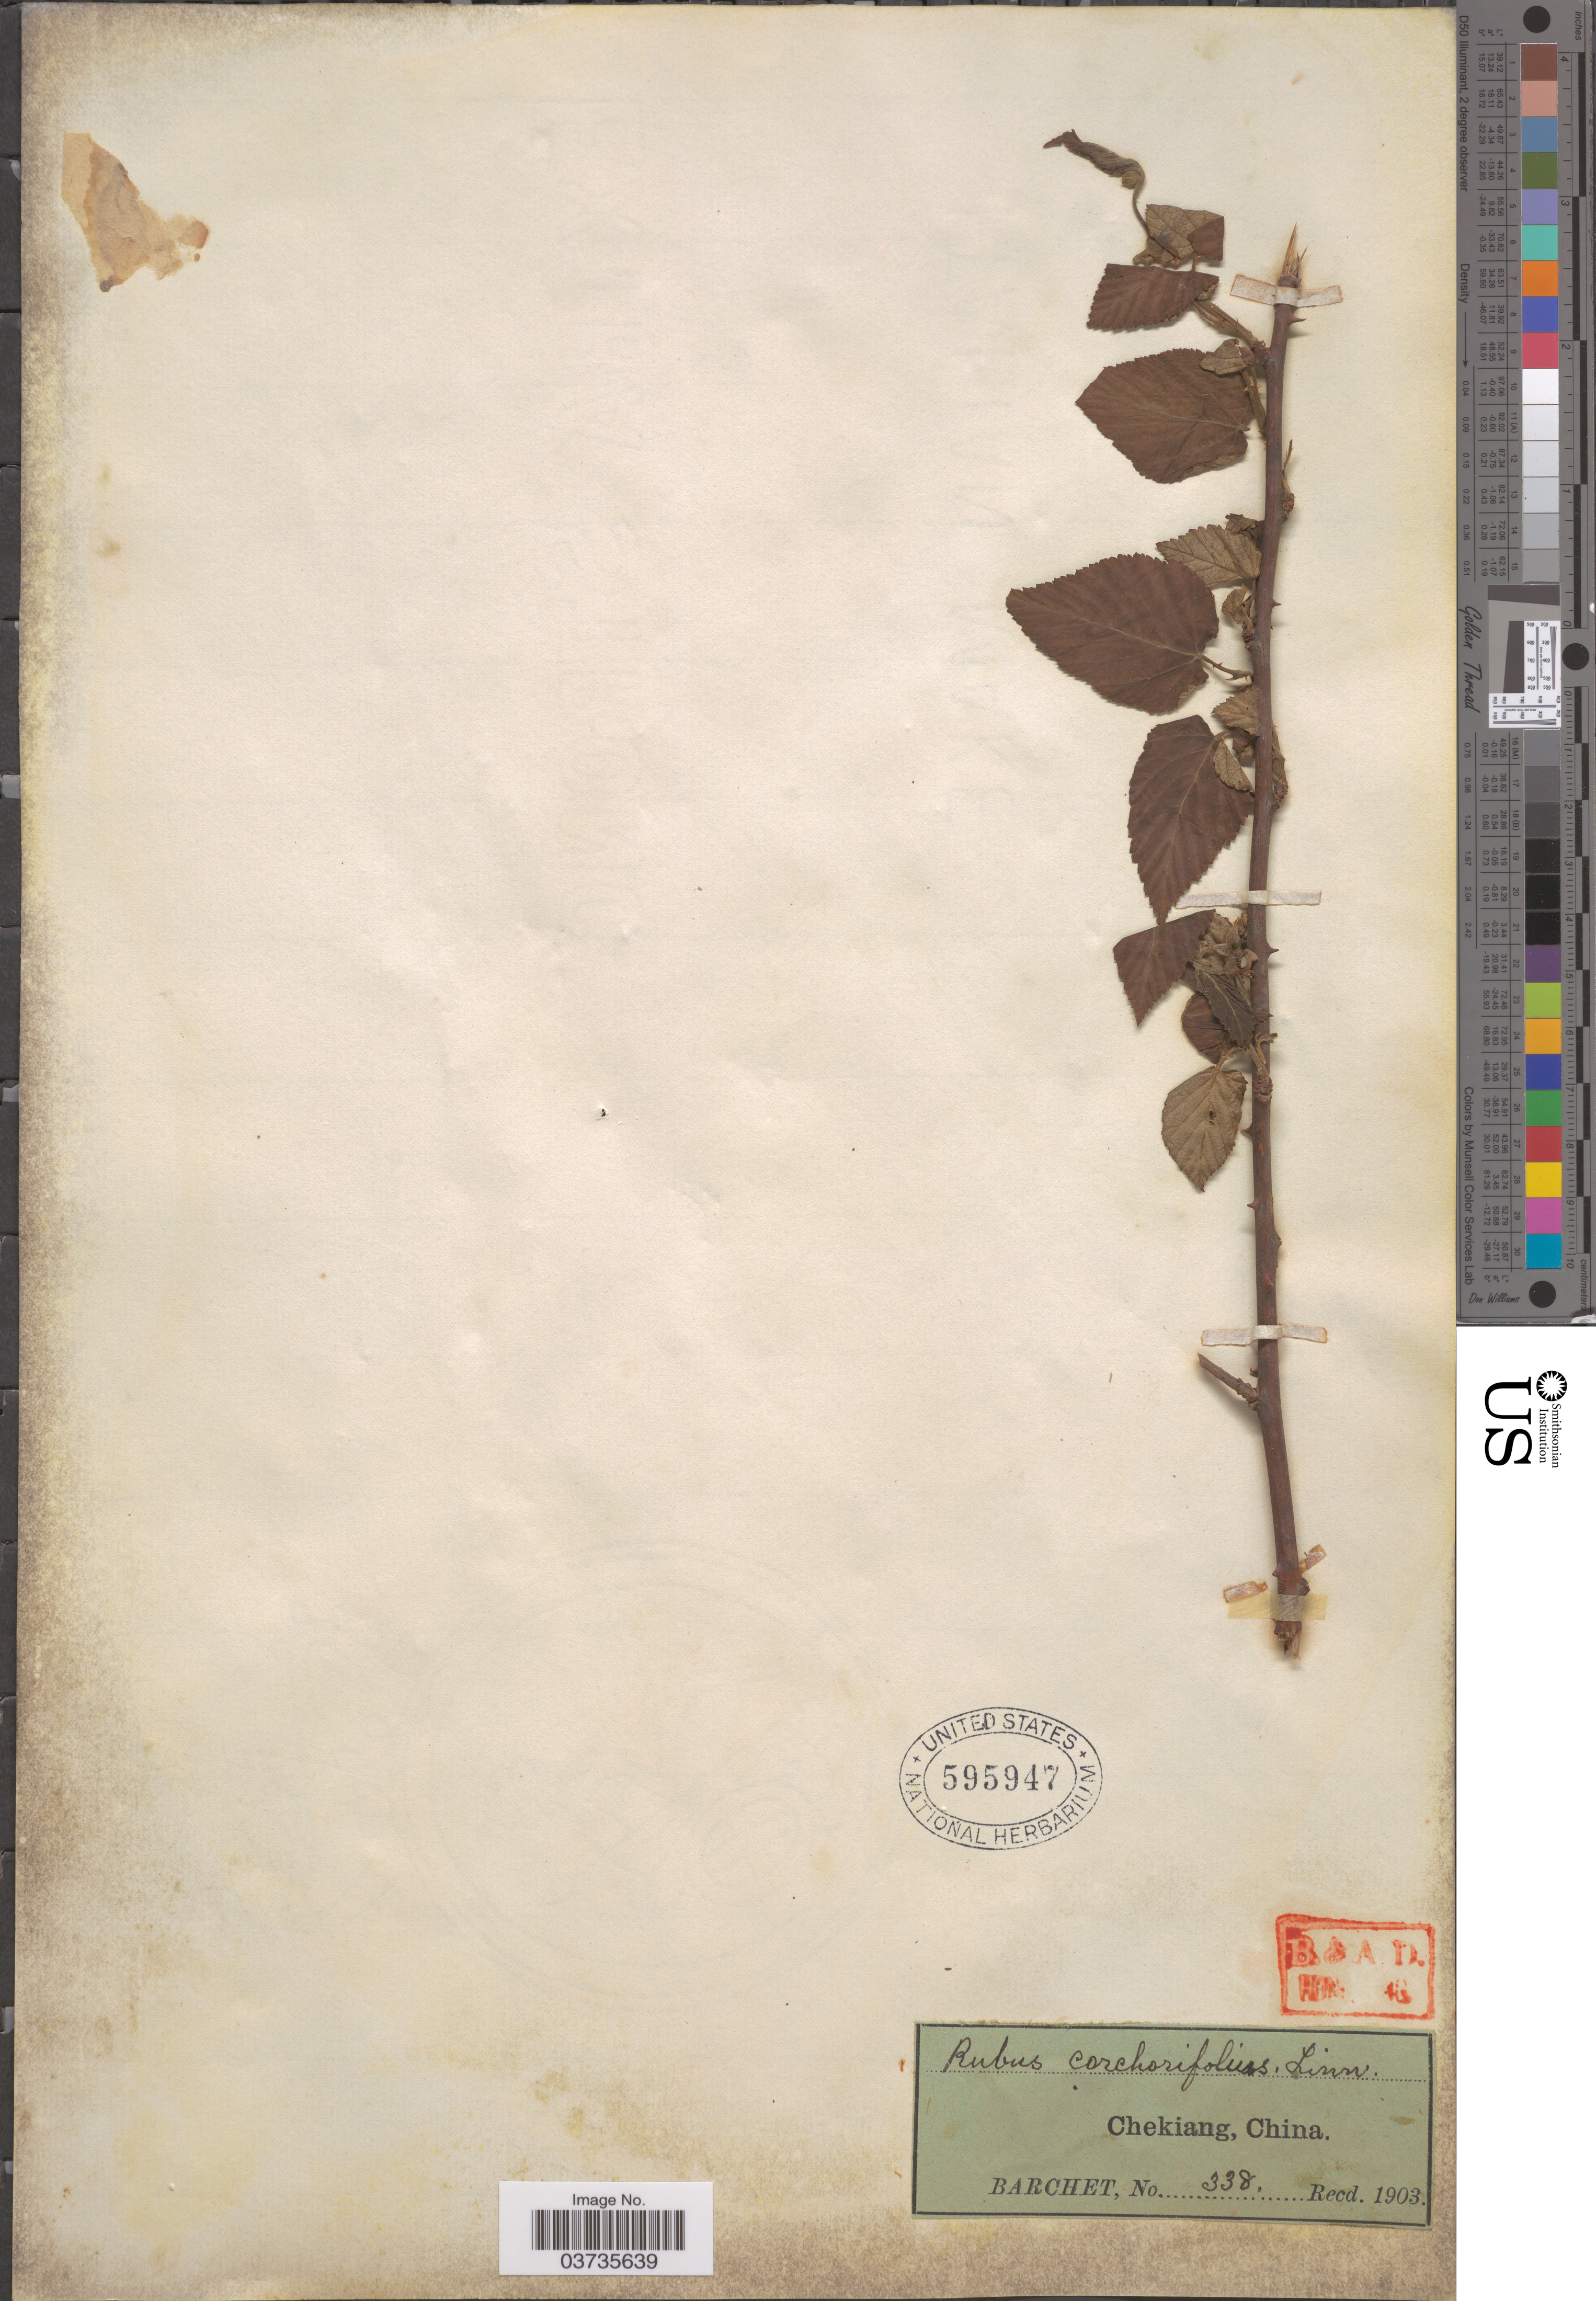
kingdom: Plantae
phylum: Tracheophyta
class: Magnoliopsida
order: Rosales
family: Rosaceae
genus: Rubus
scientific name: Rubus corchorifolius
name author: L. f.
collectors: Barchet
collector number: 338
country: China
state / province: Zhejiang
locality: Chekiang.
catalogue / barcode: US 595947